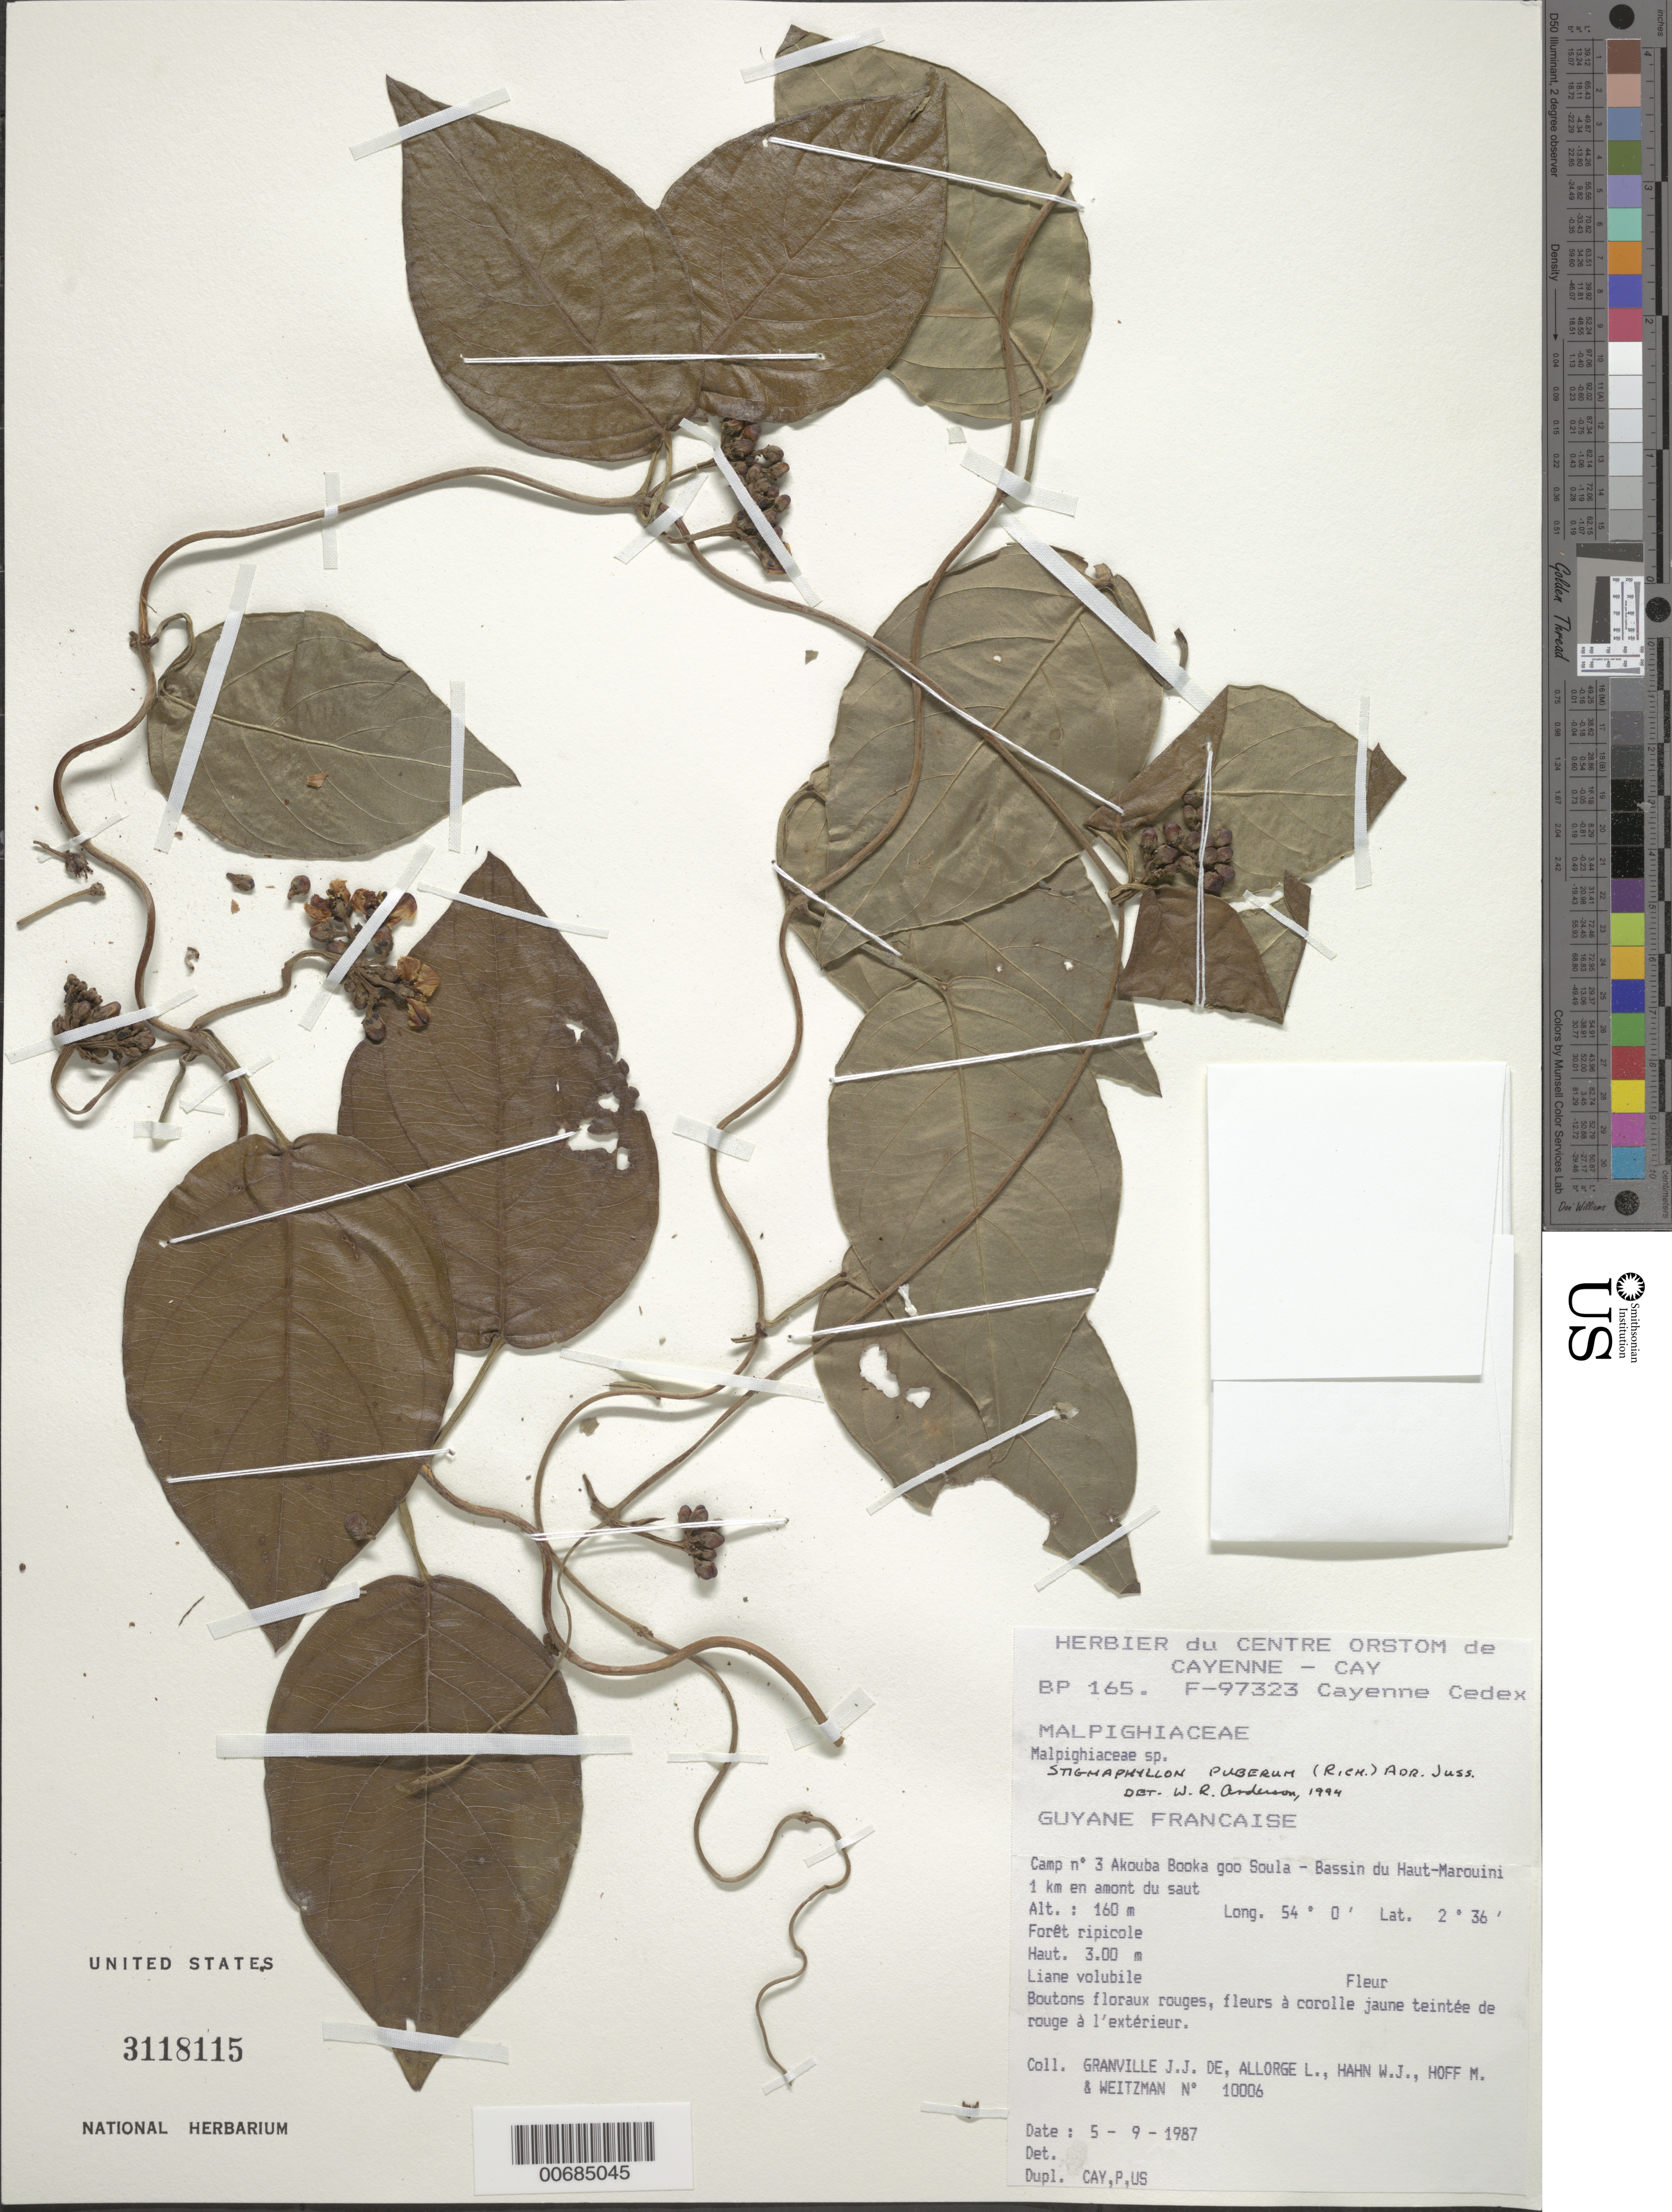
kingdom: Plantae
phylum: Tracheophyta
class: Magnoliopsida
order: Malpighiales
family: Malpighiaceae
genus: Stigmaphyllon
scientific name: Stigmaphyllon puberum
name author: (Rich.) A. Juss.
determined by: Anderson, W. R., (MICH), University of Michigan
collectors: J.-J. de Granville, L. Allorge, W. J. Hahn, M. Hoff & A. L. Weitzman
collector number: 10006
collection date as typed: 5-Sep-87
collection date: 1987-09-05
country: French Guiana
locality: Akouba Booka goo Soula, Camp #3, Bassin du Haut Marouini. 1 km en amont du saut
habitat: Riparian forest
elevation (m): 160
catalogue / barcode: US 3118115